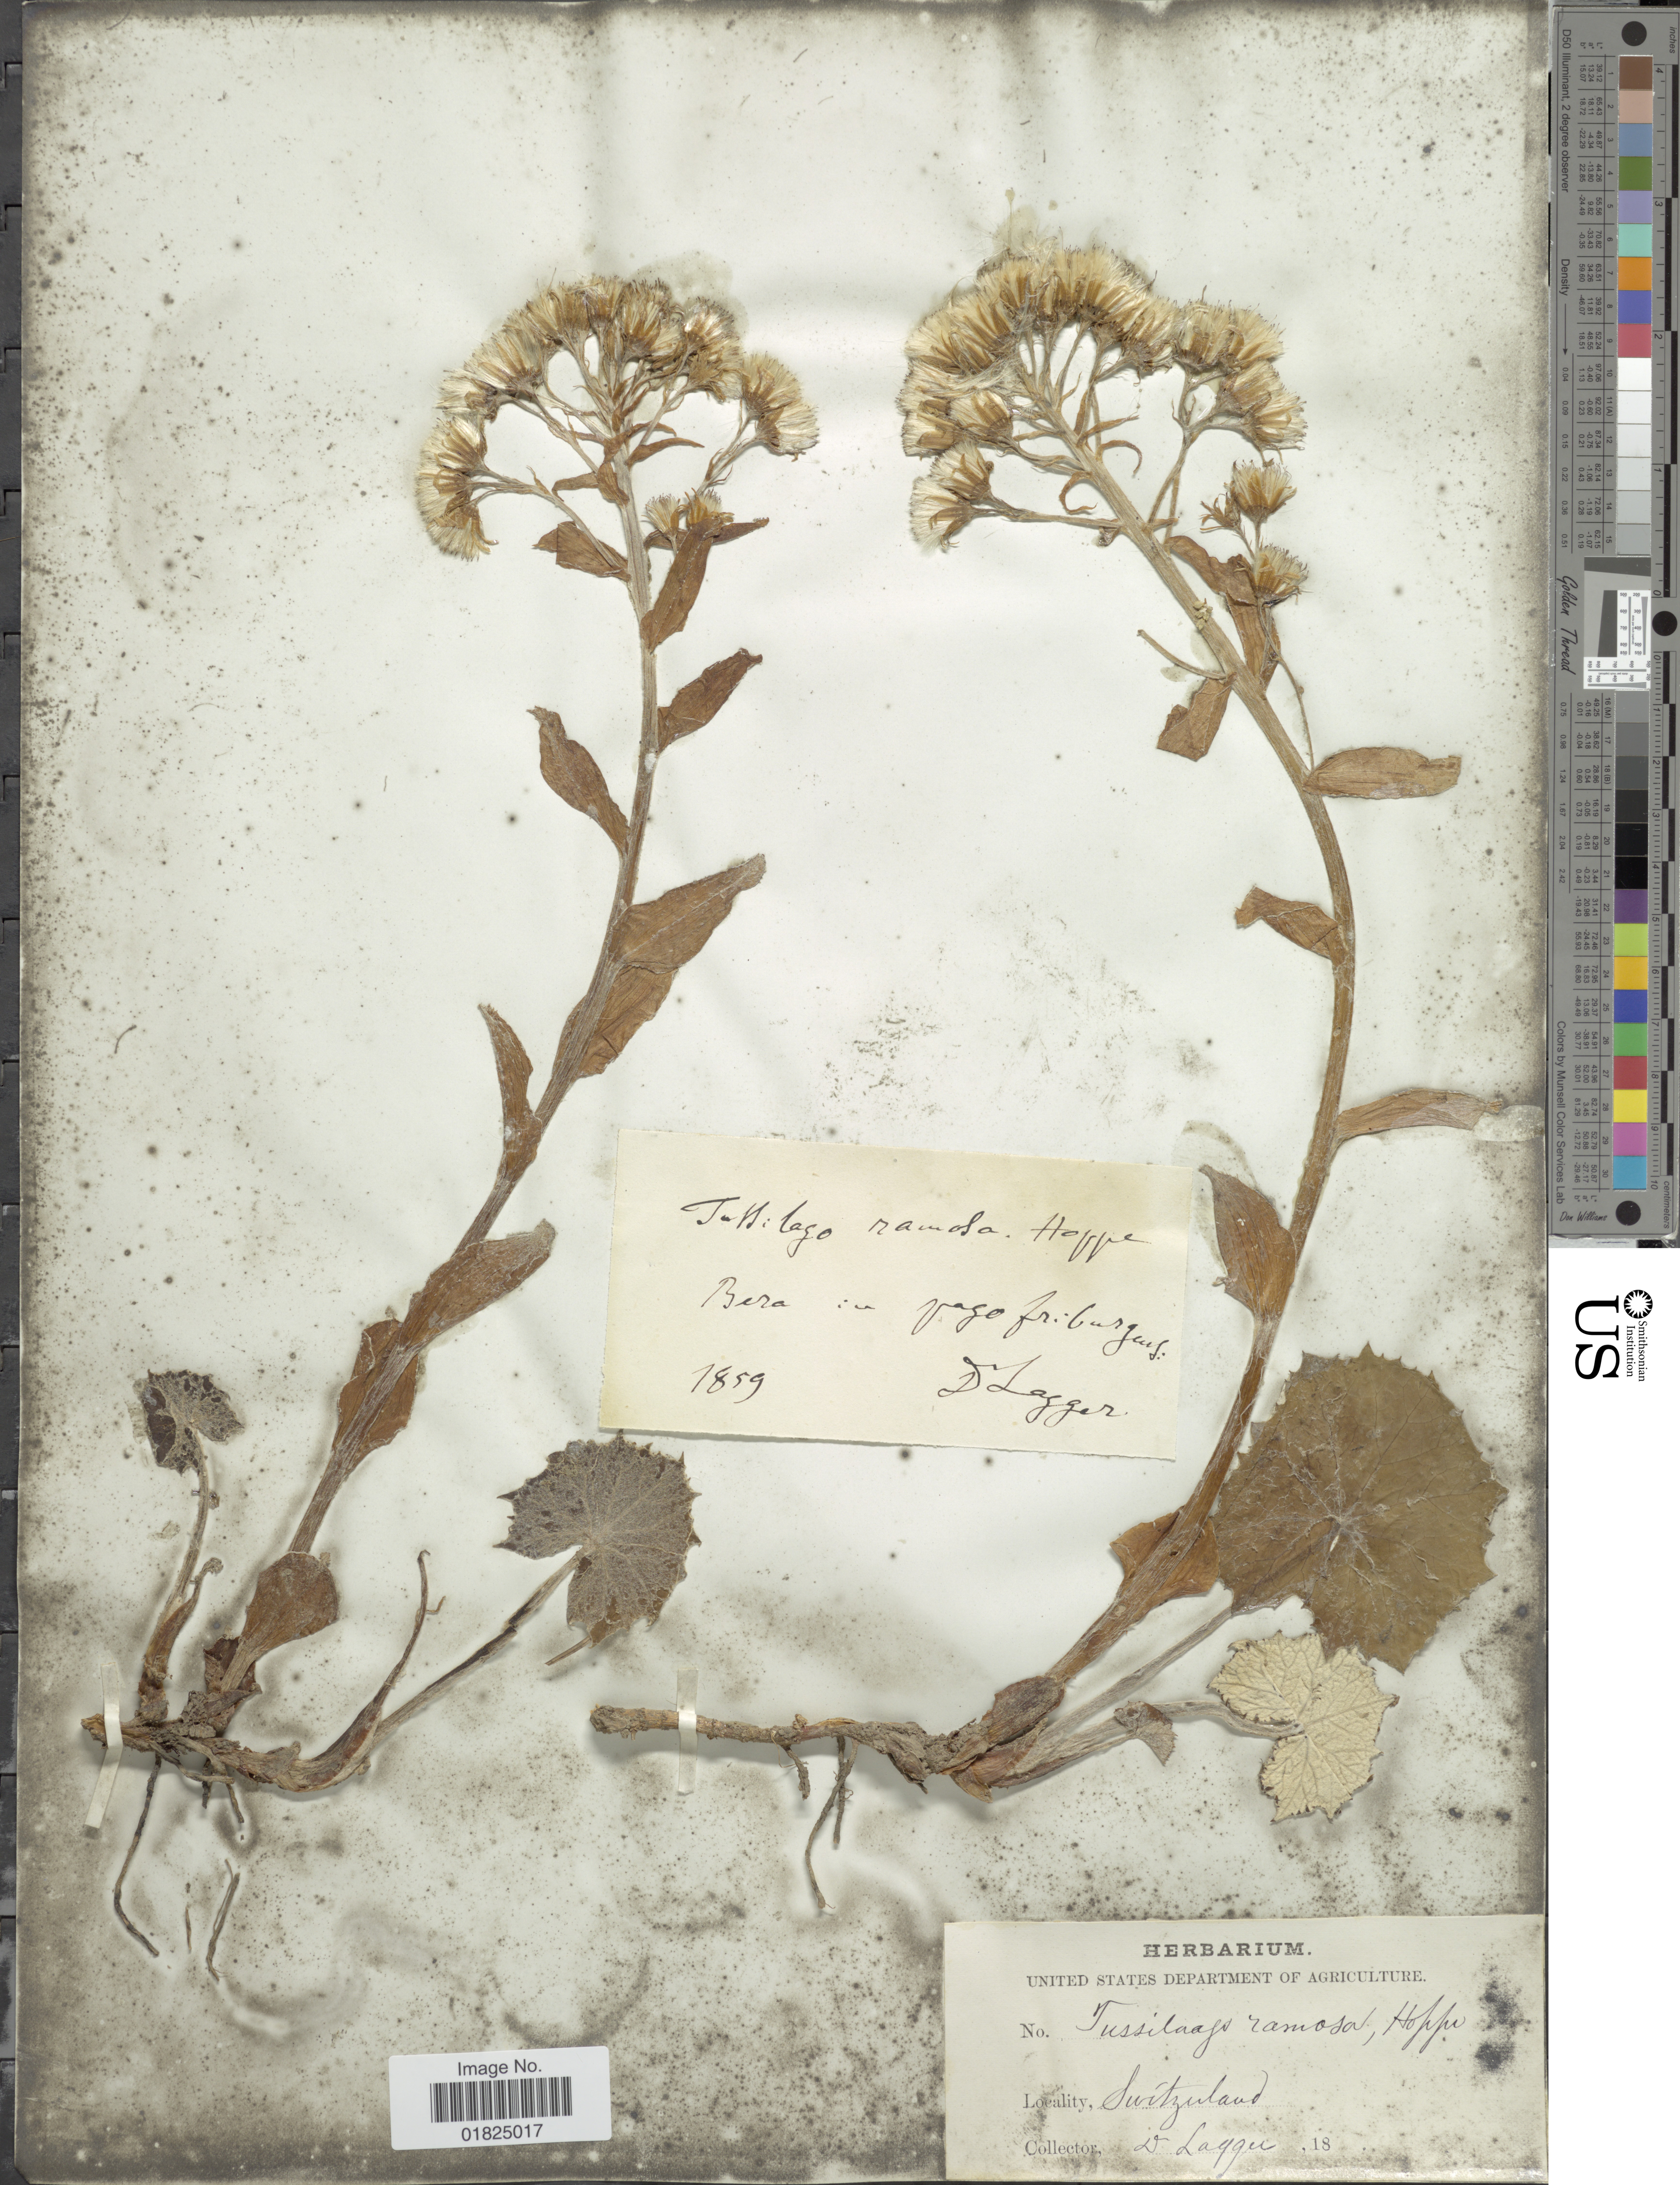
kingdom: Plantae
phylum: Tracheophyta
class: Magnoliopsida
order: Asterales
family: Asteraceae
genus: Petasites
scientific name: Petasites ramosa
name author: Hoppe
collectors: D. Lagger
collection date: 1859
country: Switzerland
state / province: Fribourg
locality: Bera in pago friburgens